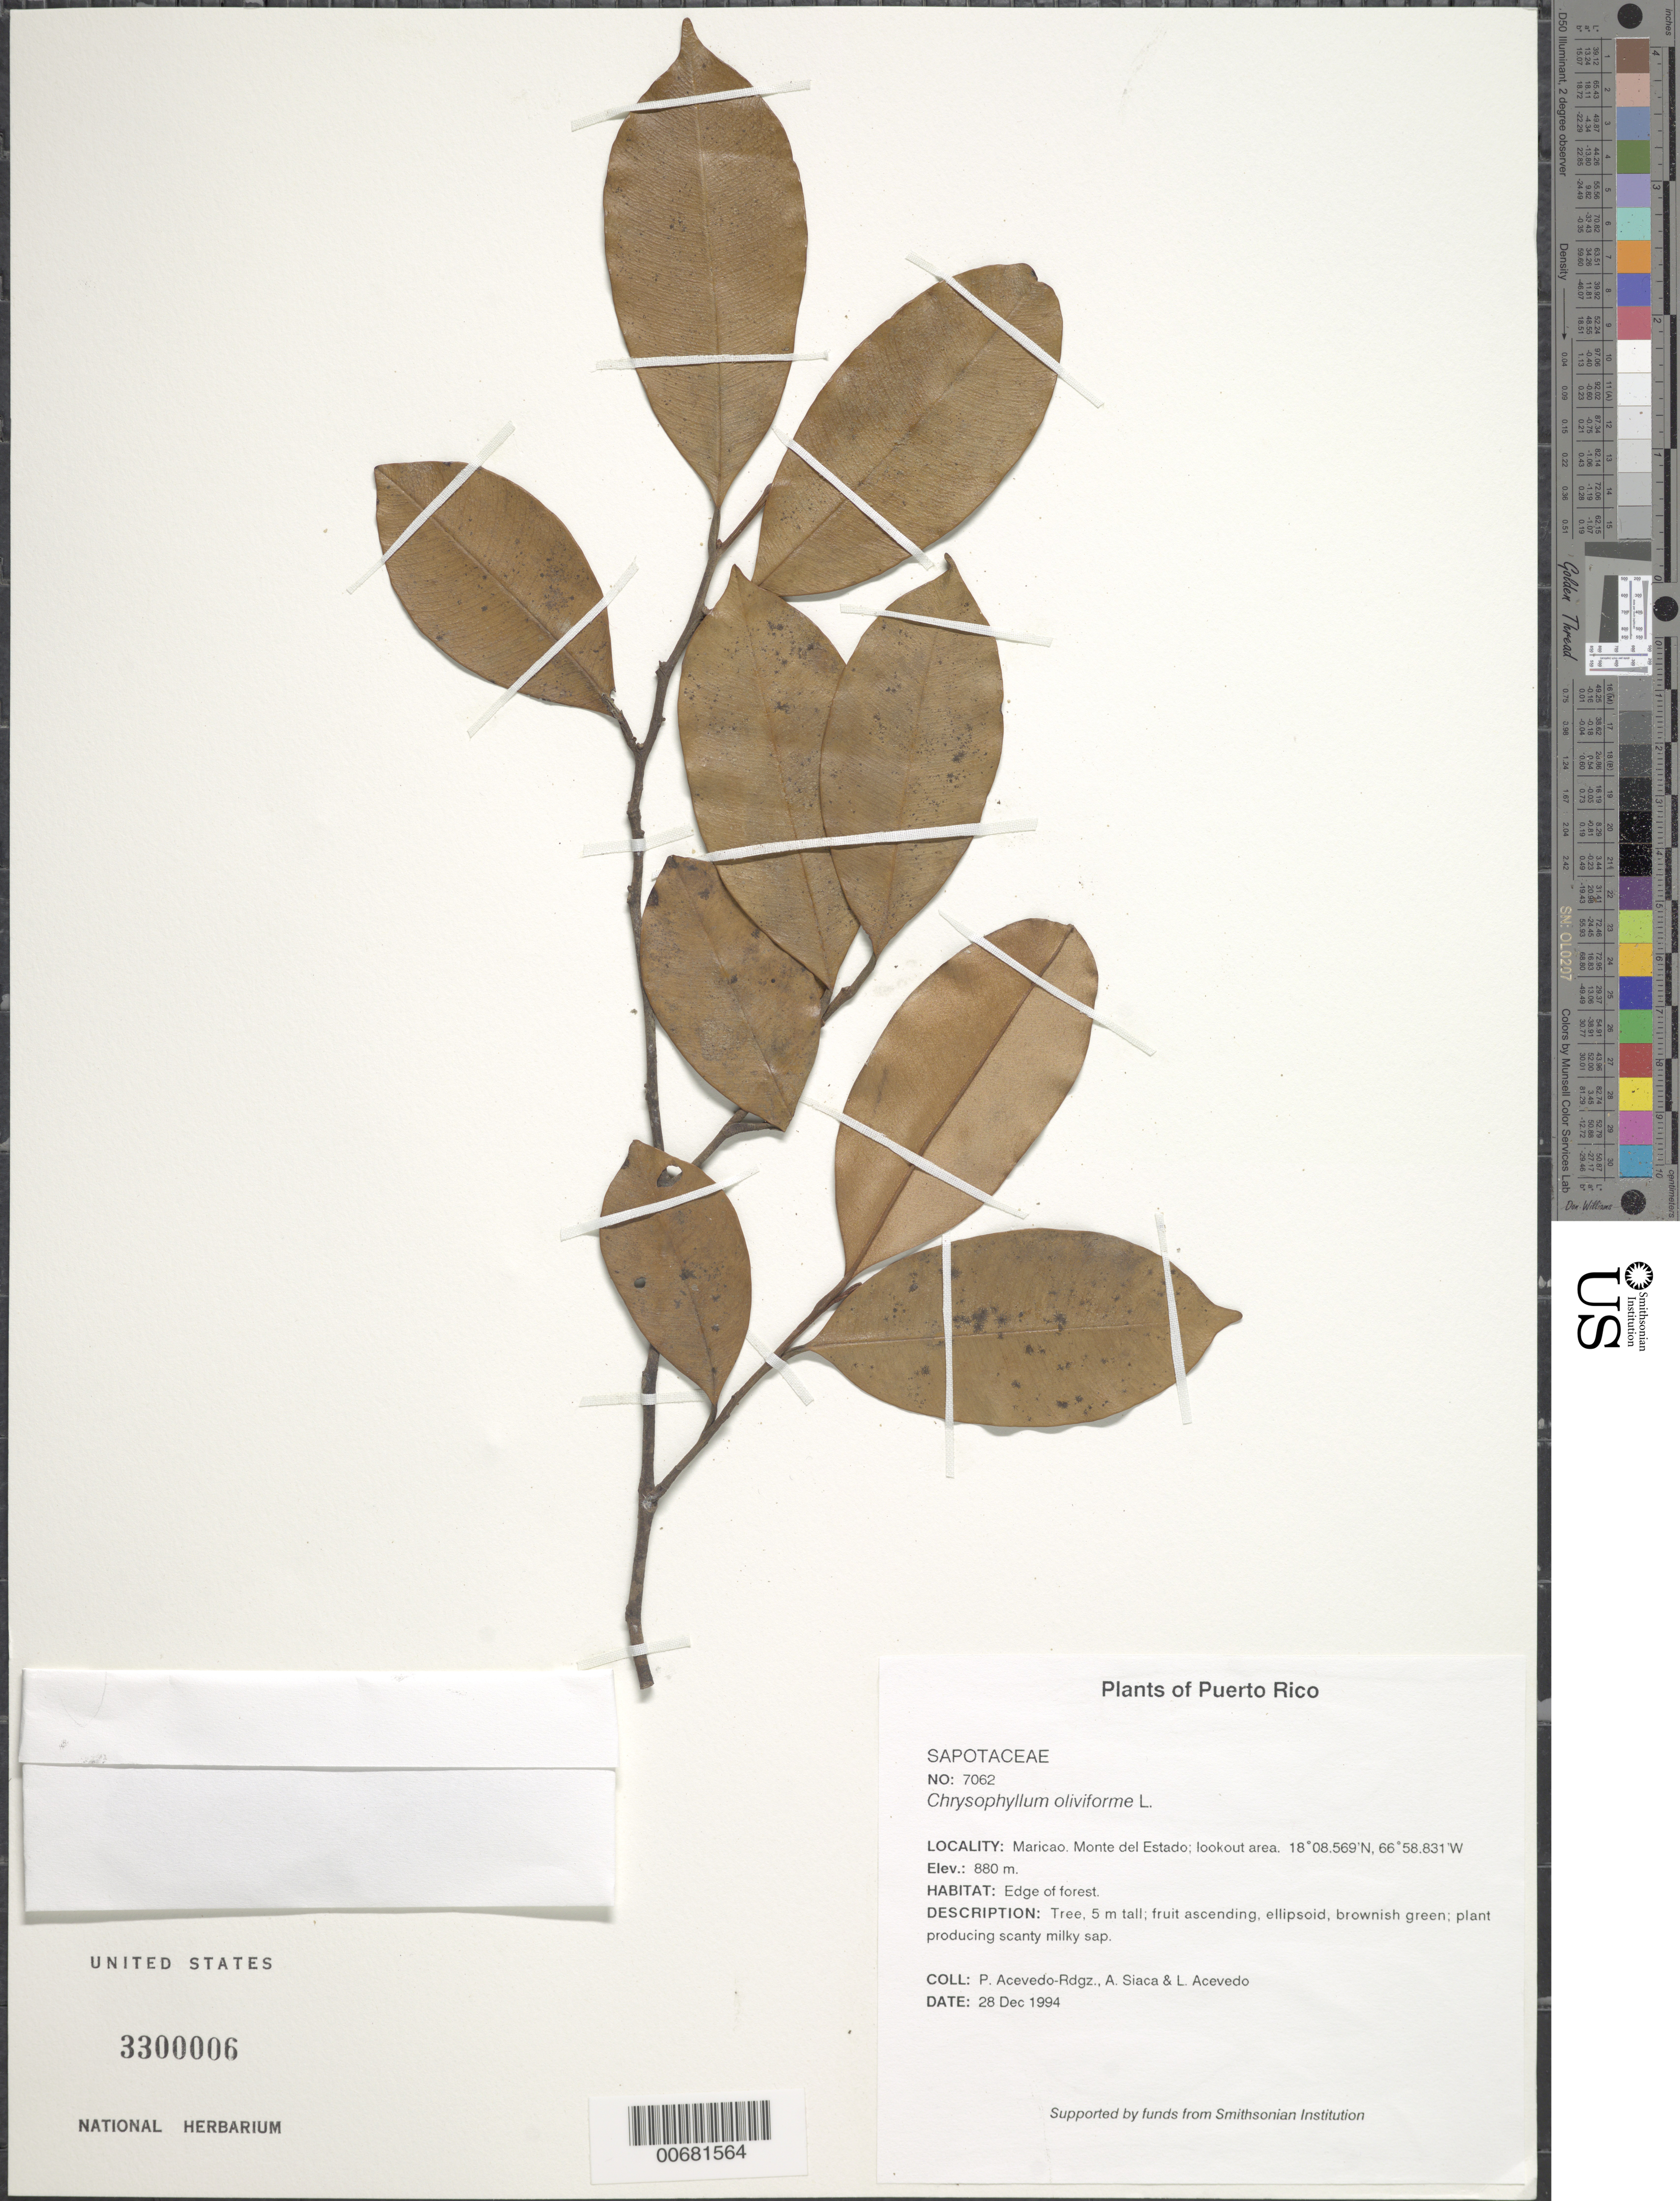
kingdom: Plantae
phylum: Tracheophyta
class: Magnoliopsida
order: Ericales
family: Sapotaceae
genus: Chrysophyllum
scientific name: Chrysophyllum oliviforme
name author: L.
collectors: P. Acevedo-Rodr., A. Siaca & L. Acevedo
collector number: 7062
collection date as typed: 28 Dec 1994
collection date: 1994-12-28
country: Puerto Rico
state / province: Maricao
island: Puerto Rico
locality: Maricao. Monte del Estado; lookout area.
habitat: Edge of forest.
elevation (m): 880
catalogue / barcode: US 3300006